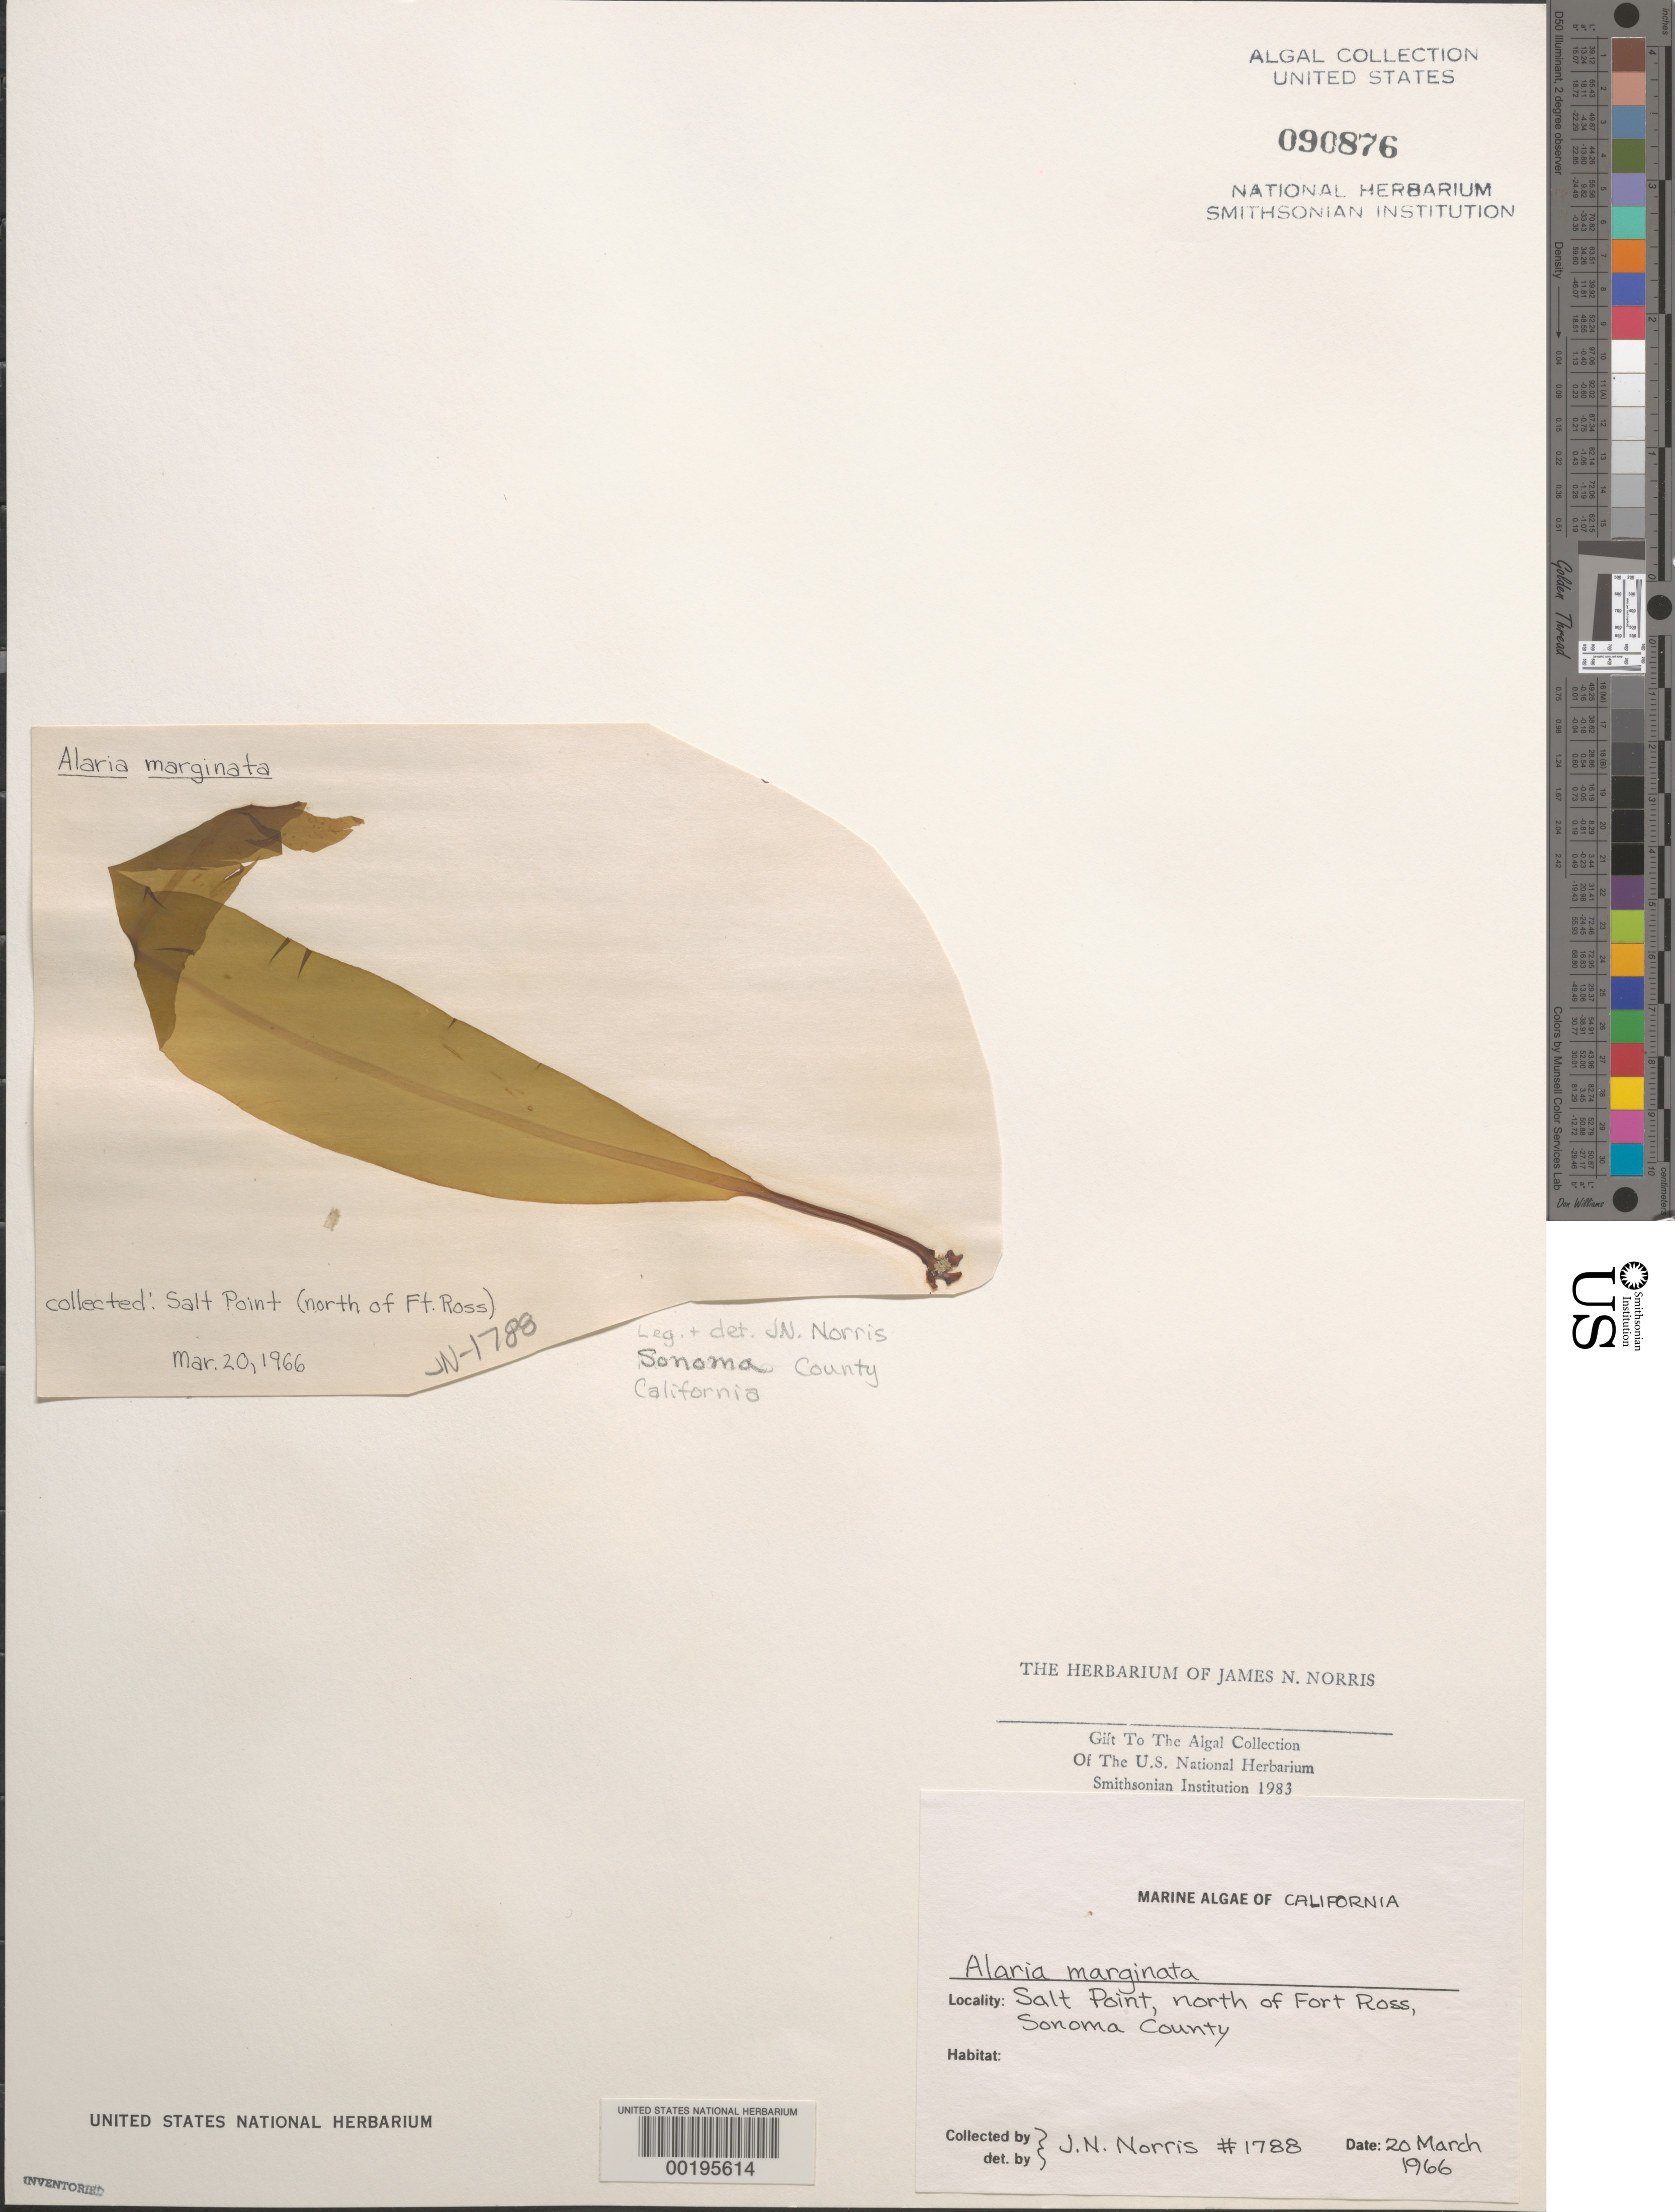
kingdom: Chromista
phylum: Ochrophyta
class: Phaeophyceae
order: Laminariales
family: Alariaceae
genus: Alaria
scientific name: Alaria marginata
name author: Ruiz & Pav.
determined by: Norris, James N.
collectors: J. N. Norris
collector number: JN-1788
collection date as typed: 20 Mar 1966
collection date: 1966-03-20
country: United States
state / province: California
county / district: Sonoma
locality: Salt Point, north of Fort Ross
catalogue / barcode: US 90876